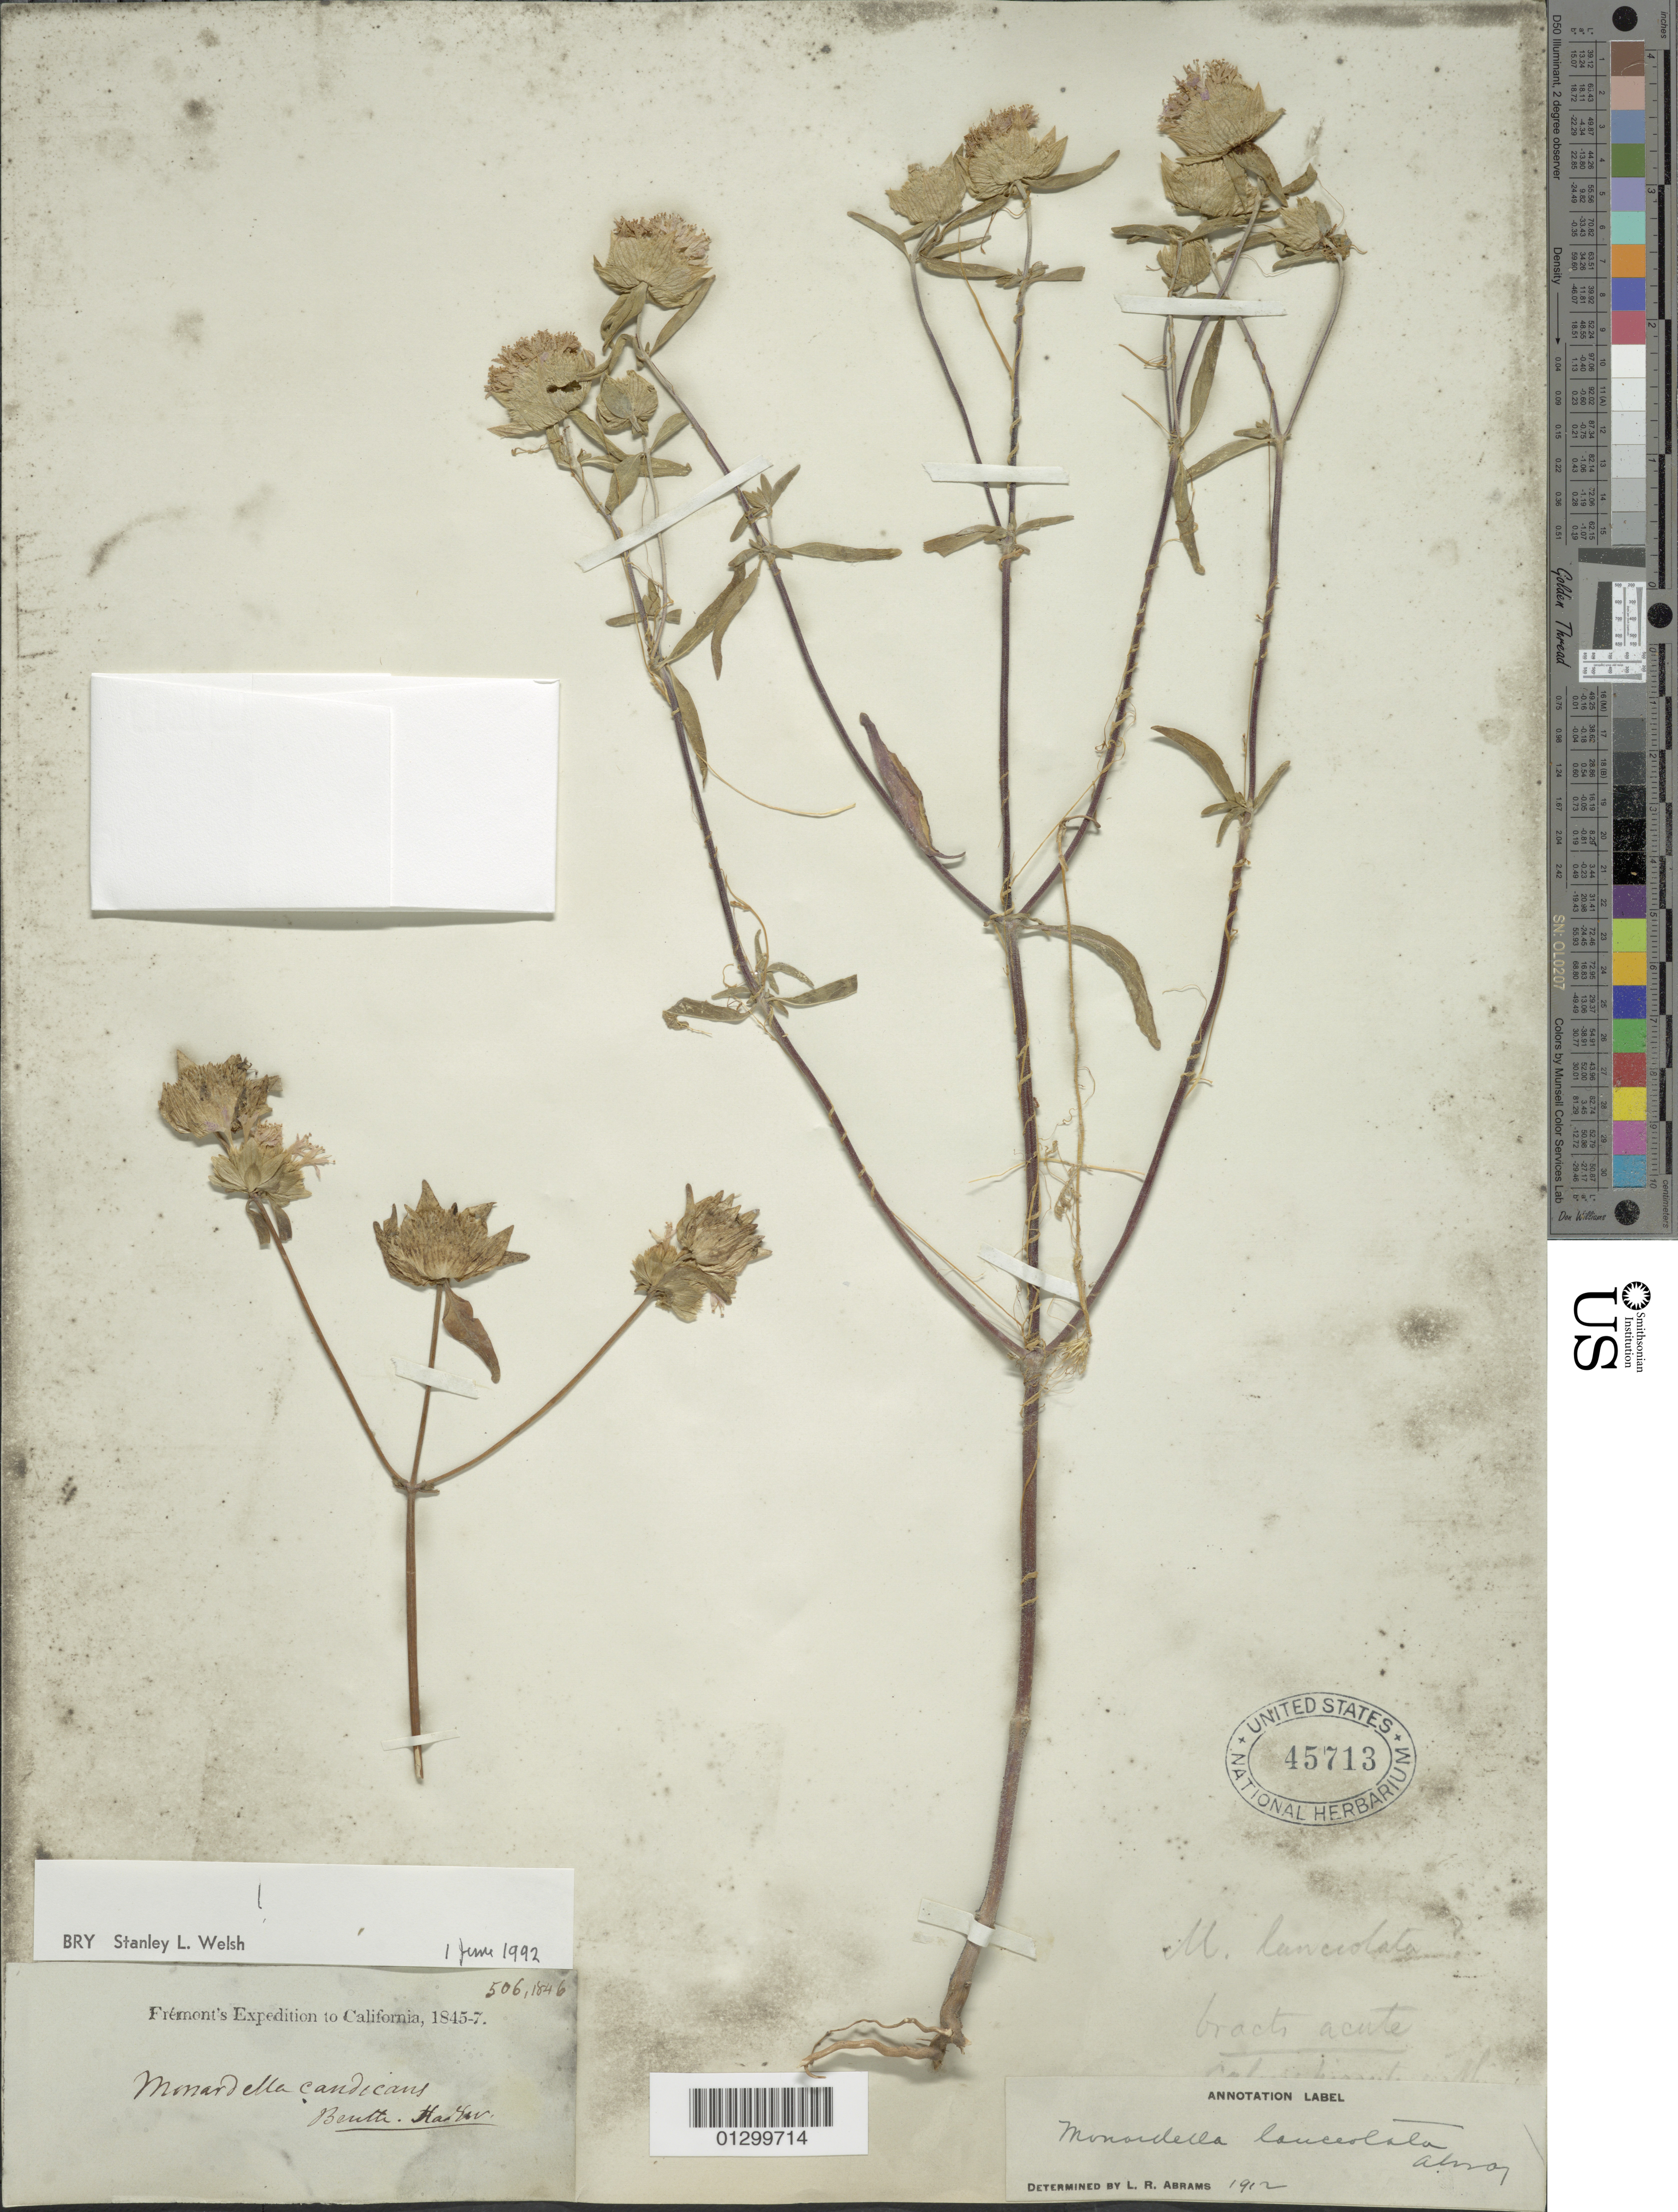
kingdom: Plantae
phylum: Tracheophyta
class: Magnoliopsida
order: Lamiales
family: Lamiaceae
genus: Monardella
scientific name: Monardella lanceolata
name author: A. Gray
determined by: Welsh, Stanley L., (BRY), Brigham Young University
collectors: J. C. Frémont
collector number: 506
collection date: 1846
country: United States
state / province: California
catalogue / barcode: US 45713